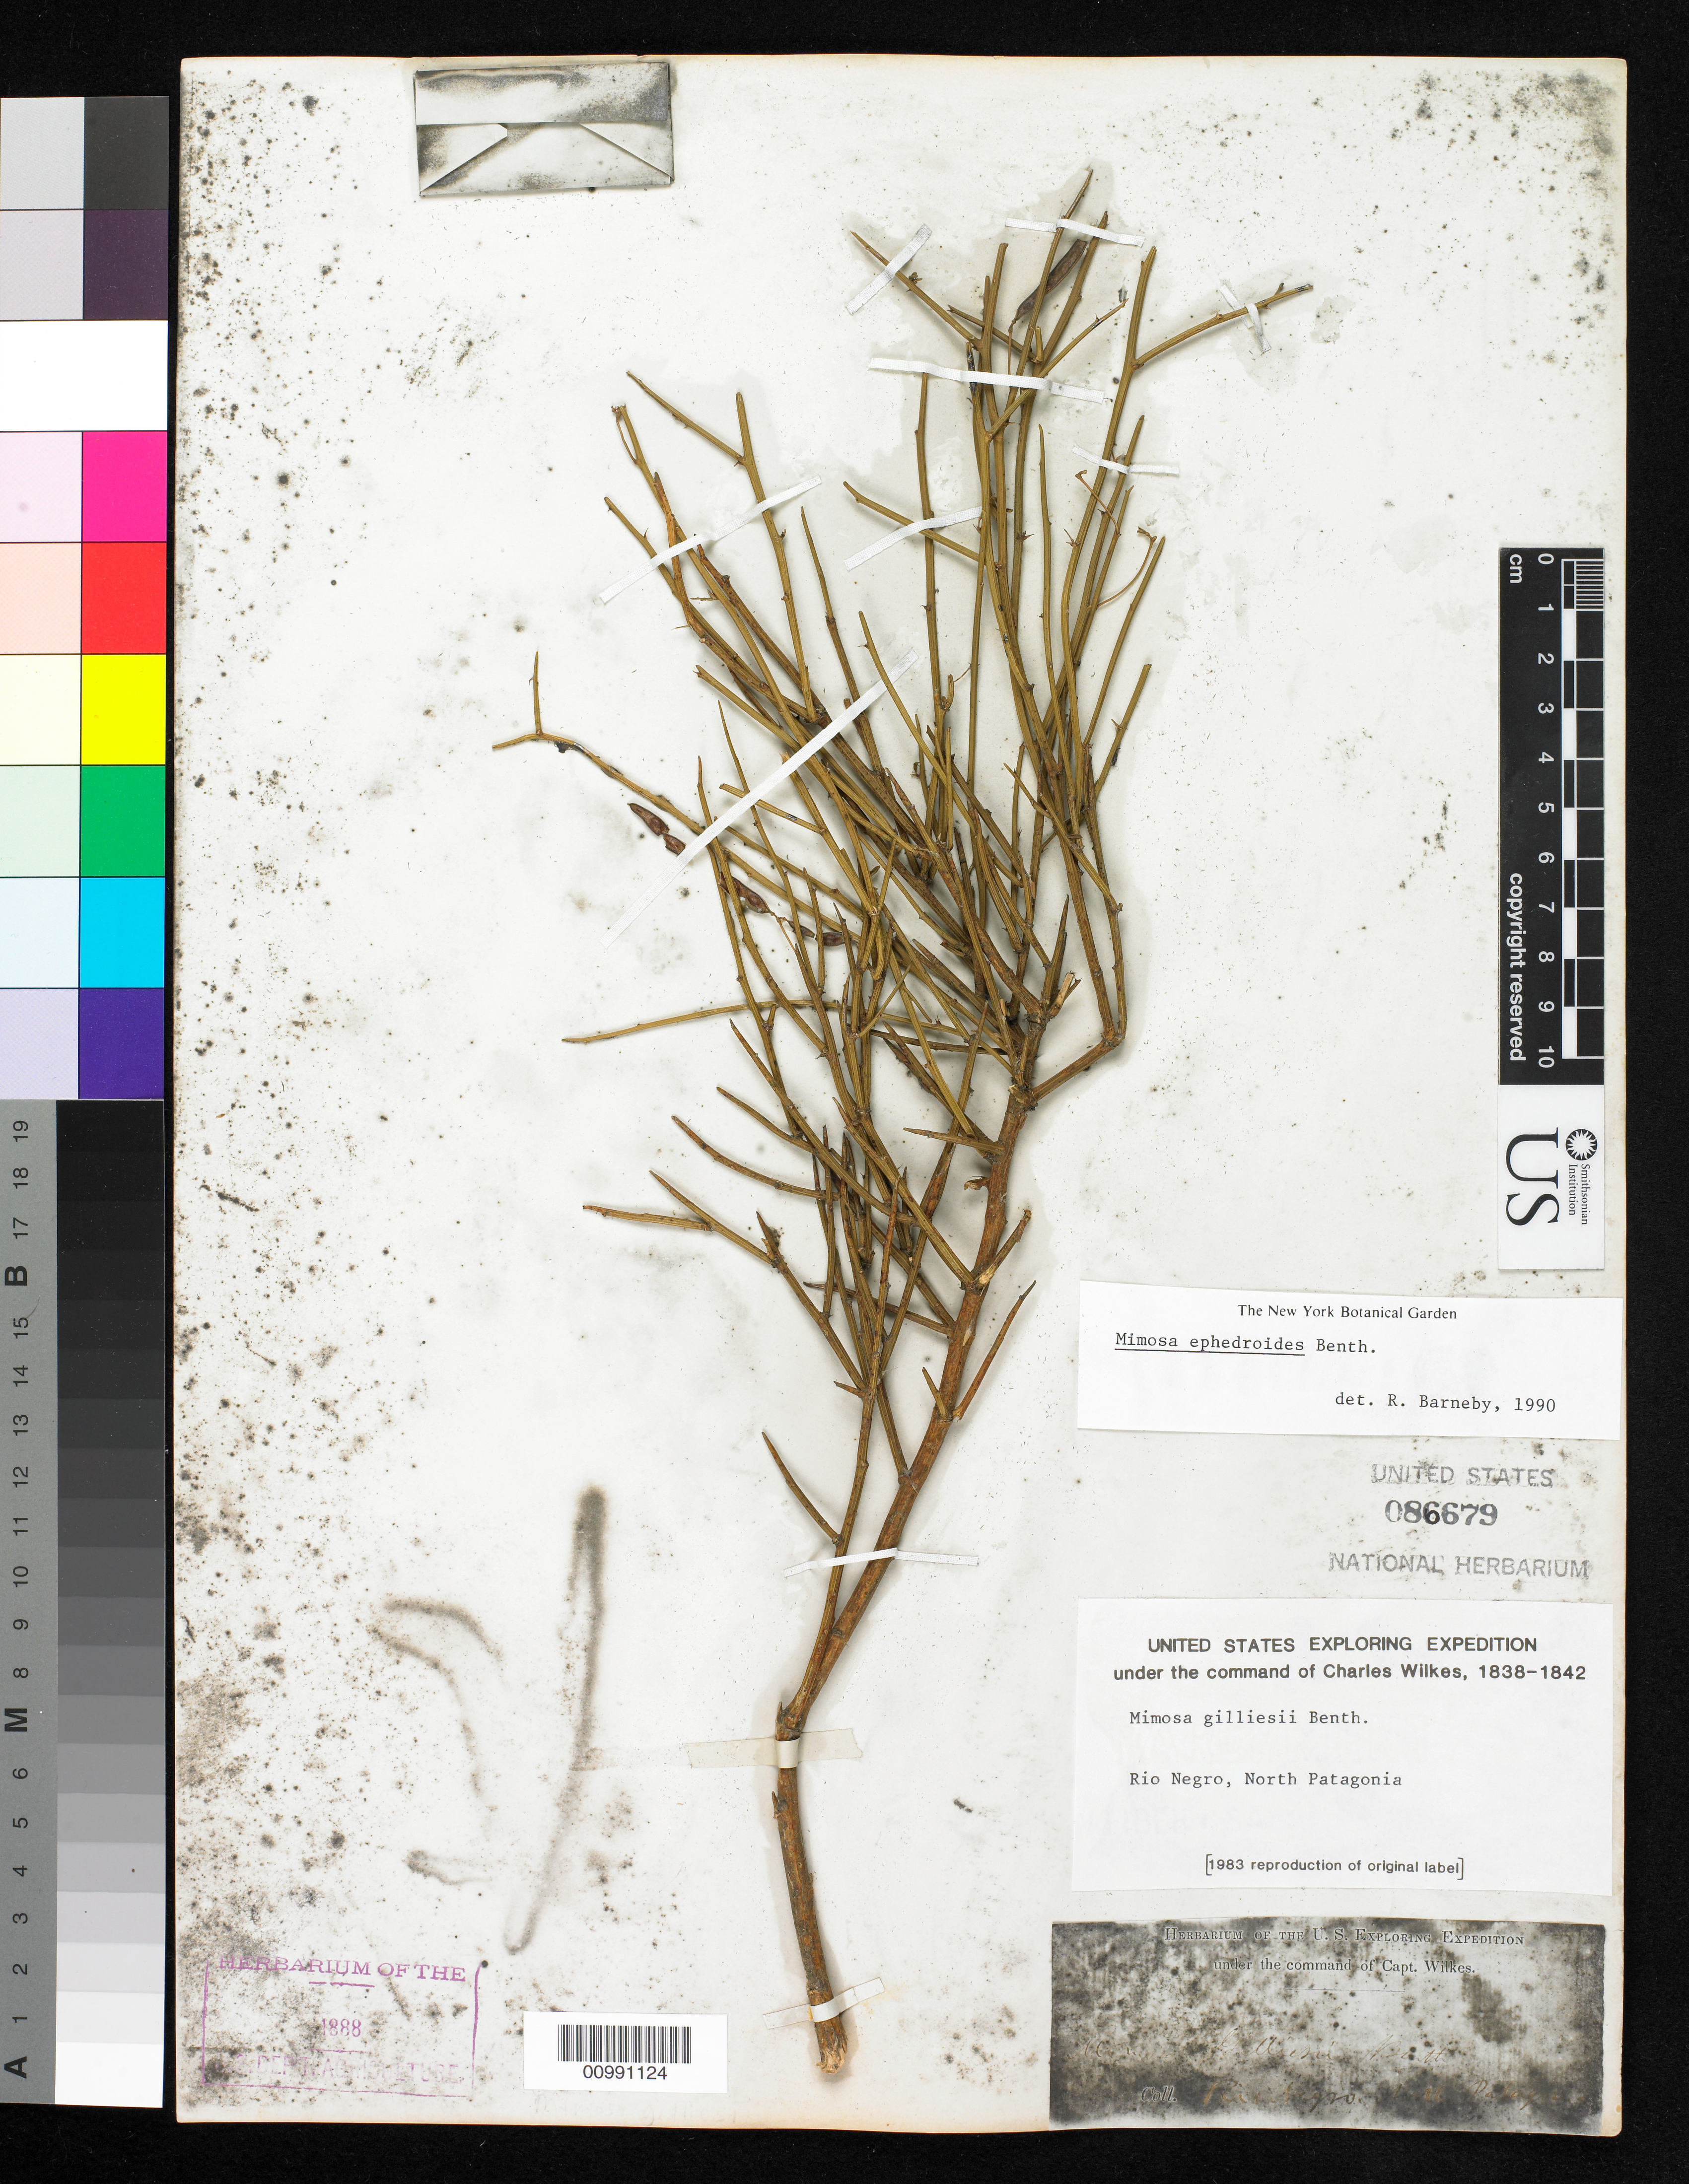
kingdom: Plantae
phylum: Tracheophyta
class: Magnoliopsida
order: Fabales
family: Fabaceae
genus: Mimosa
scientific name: Mimosa ephedroides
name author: Benth.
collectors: Wilkes Explor. Exped.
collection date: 1838/1842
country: Brazil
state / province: Amazonas / Bahia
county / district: Río Negro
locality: Rio Negro, North Patagonia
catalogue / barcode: US 86679